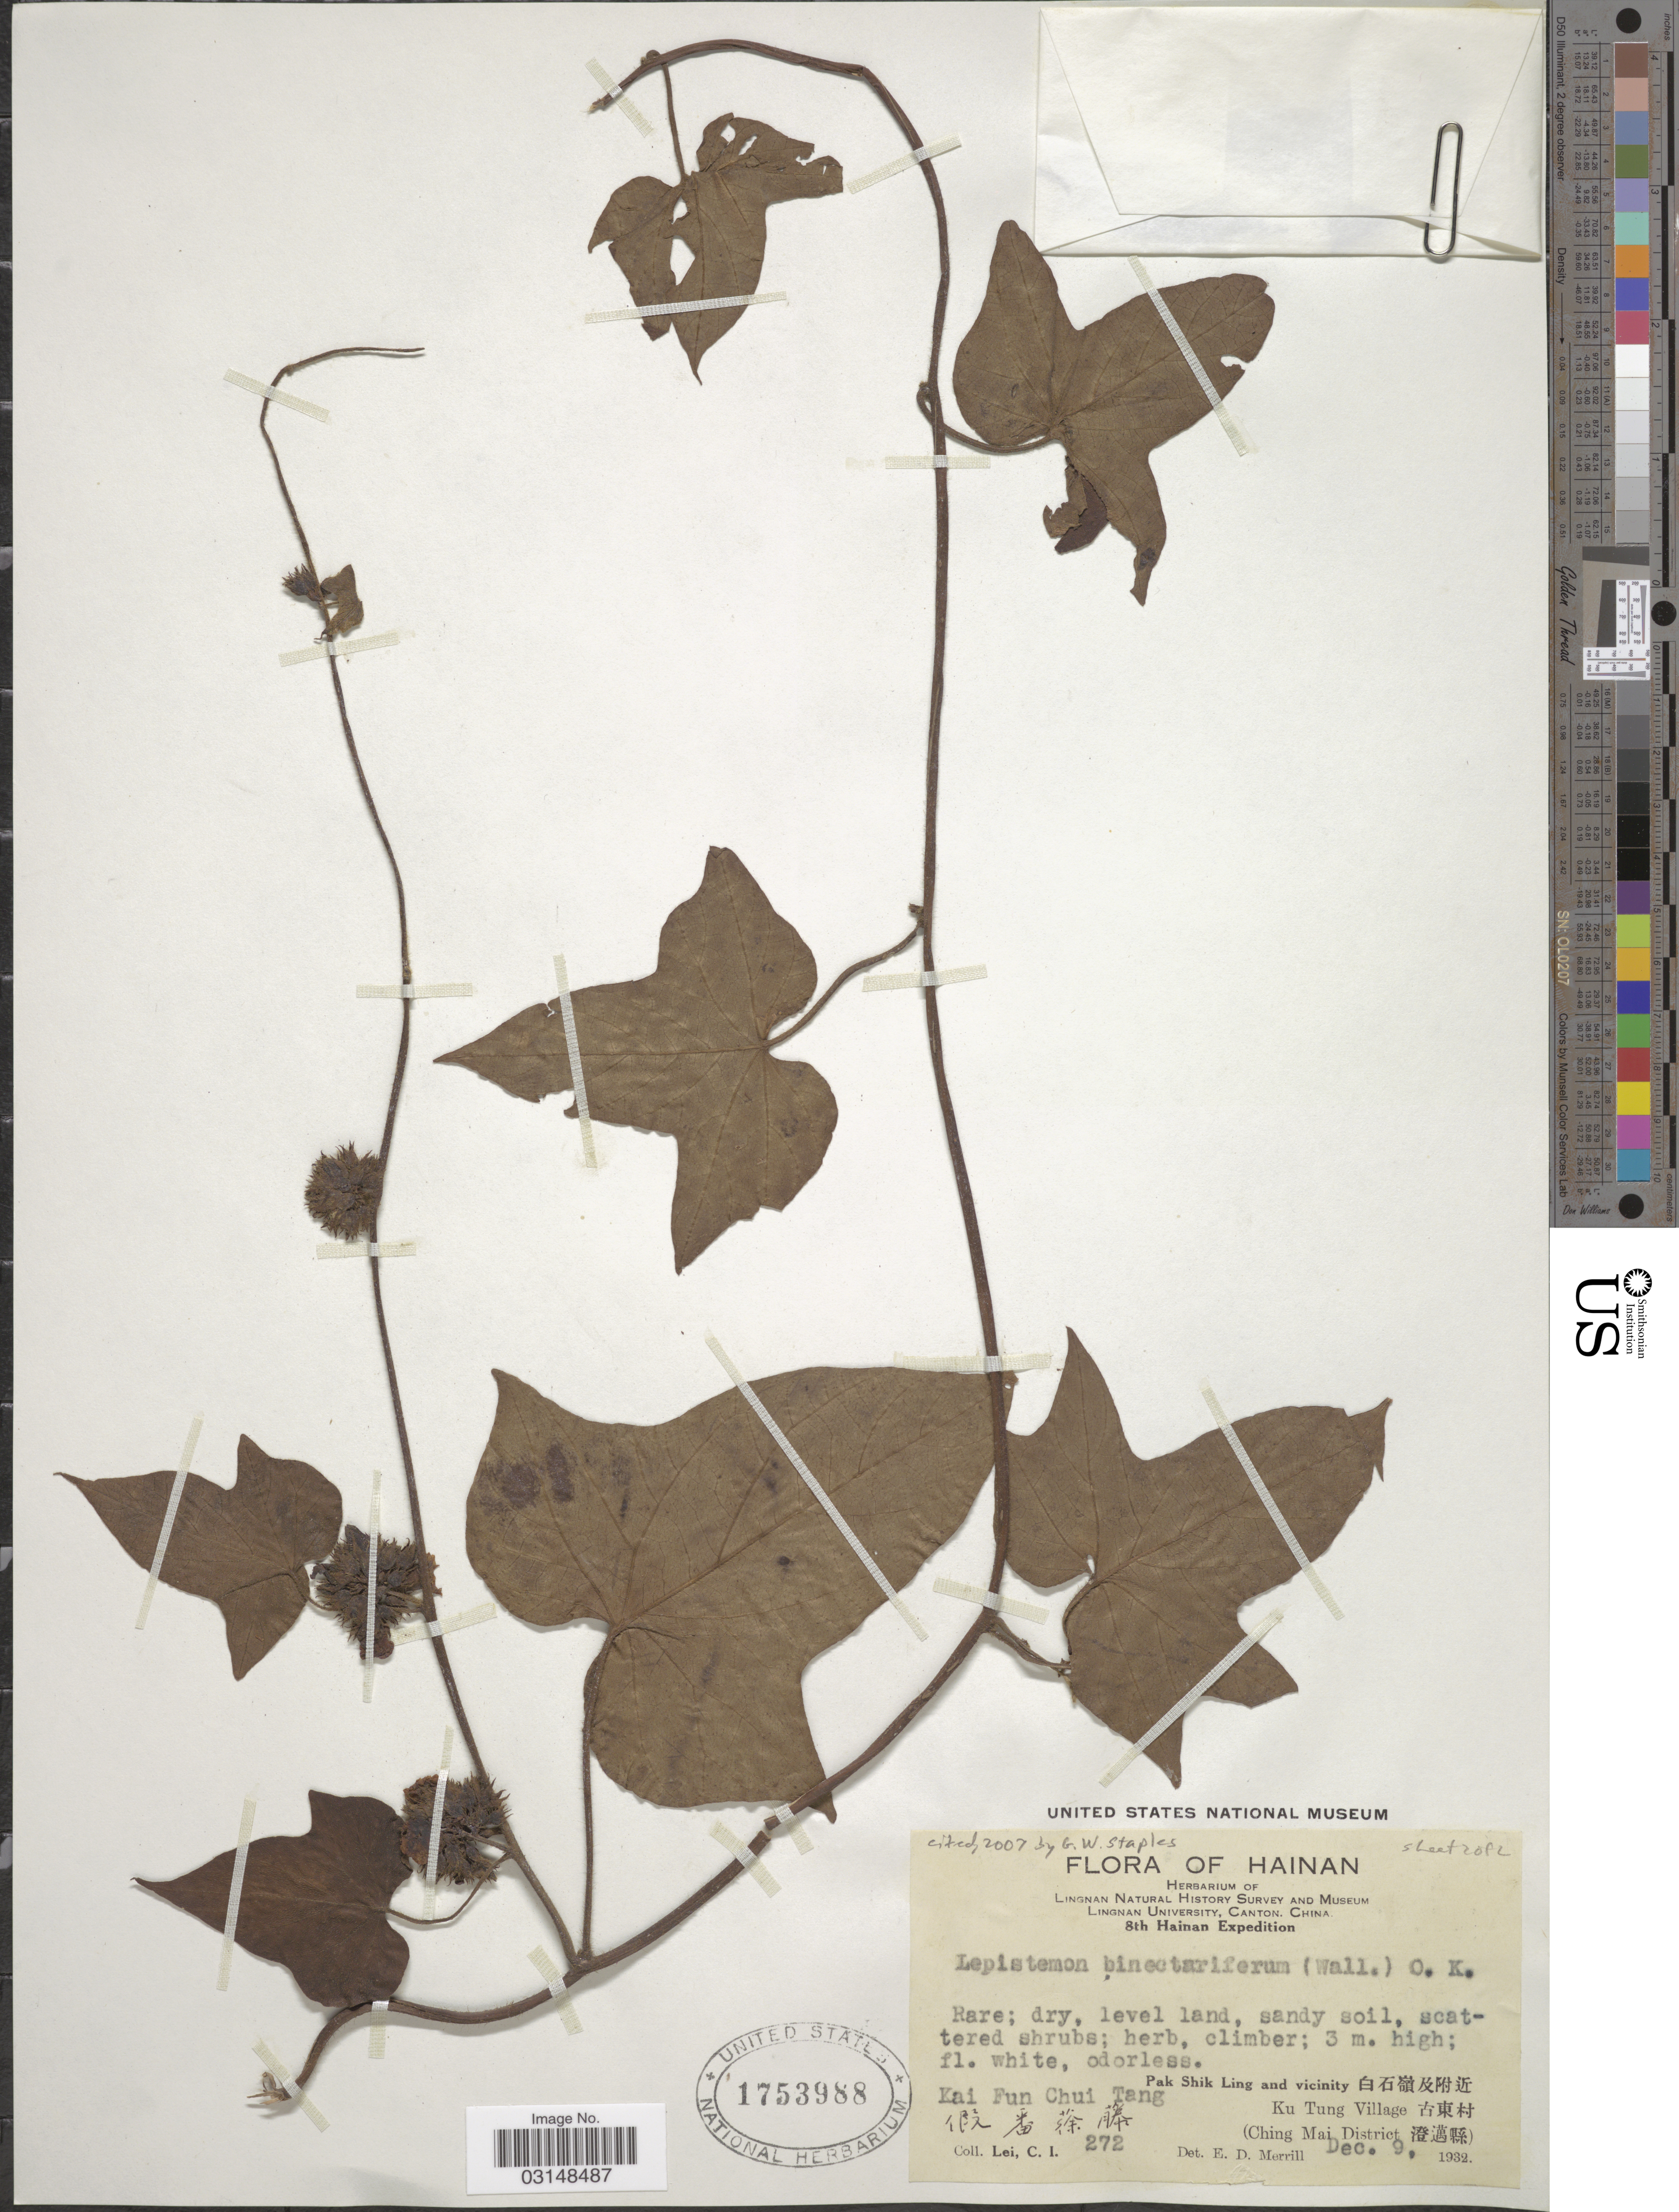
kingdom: Plantae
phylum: Tracheophyta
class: Magnoliopsida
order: Solanales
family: Convolvulaceae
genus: Lepistemon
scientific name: Lepistemon binectarifer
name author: (Wall.) Kuntze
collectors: C. I. Lei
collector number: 272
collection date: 1932-12-09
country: China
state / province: Hainan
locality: Kaun Chui Tang, Pak Shik Ling and vicinity, Ku Tung Village (Ching Mai District).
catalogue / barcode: US 1753988